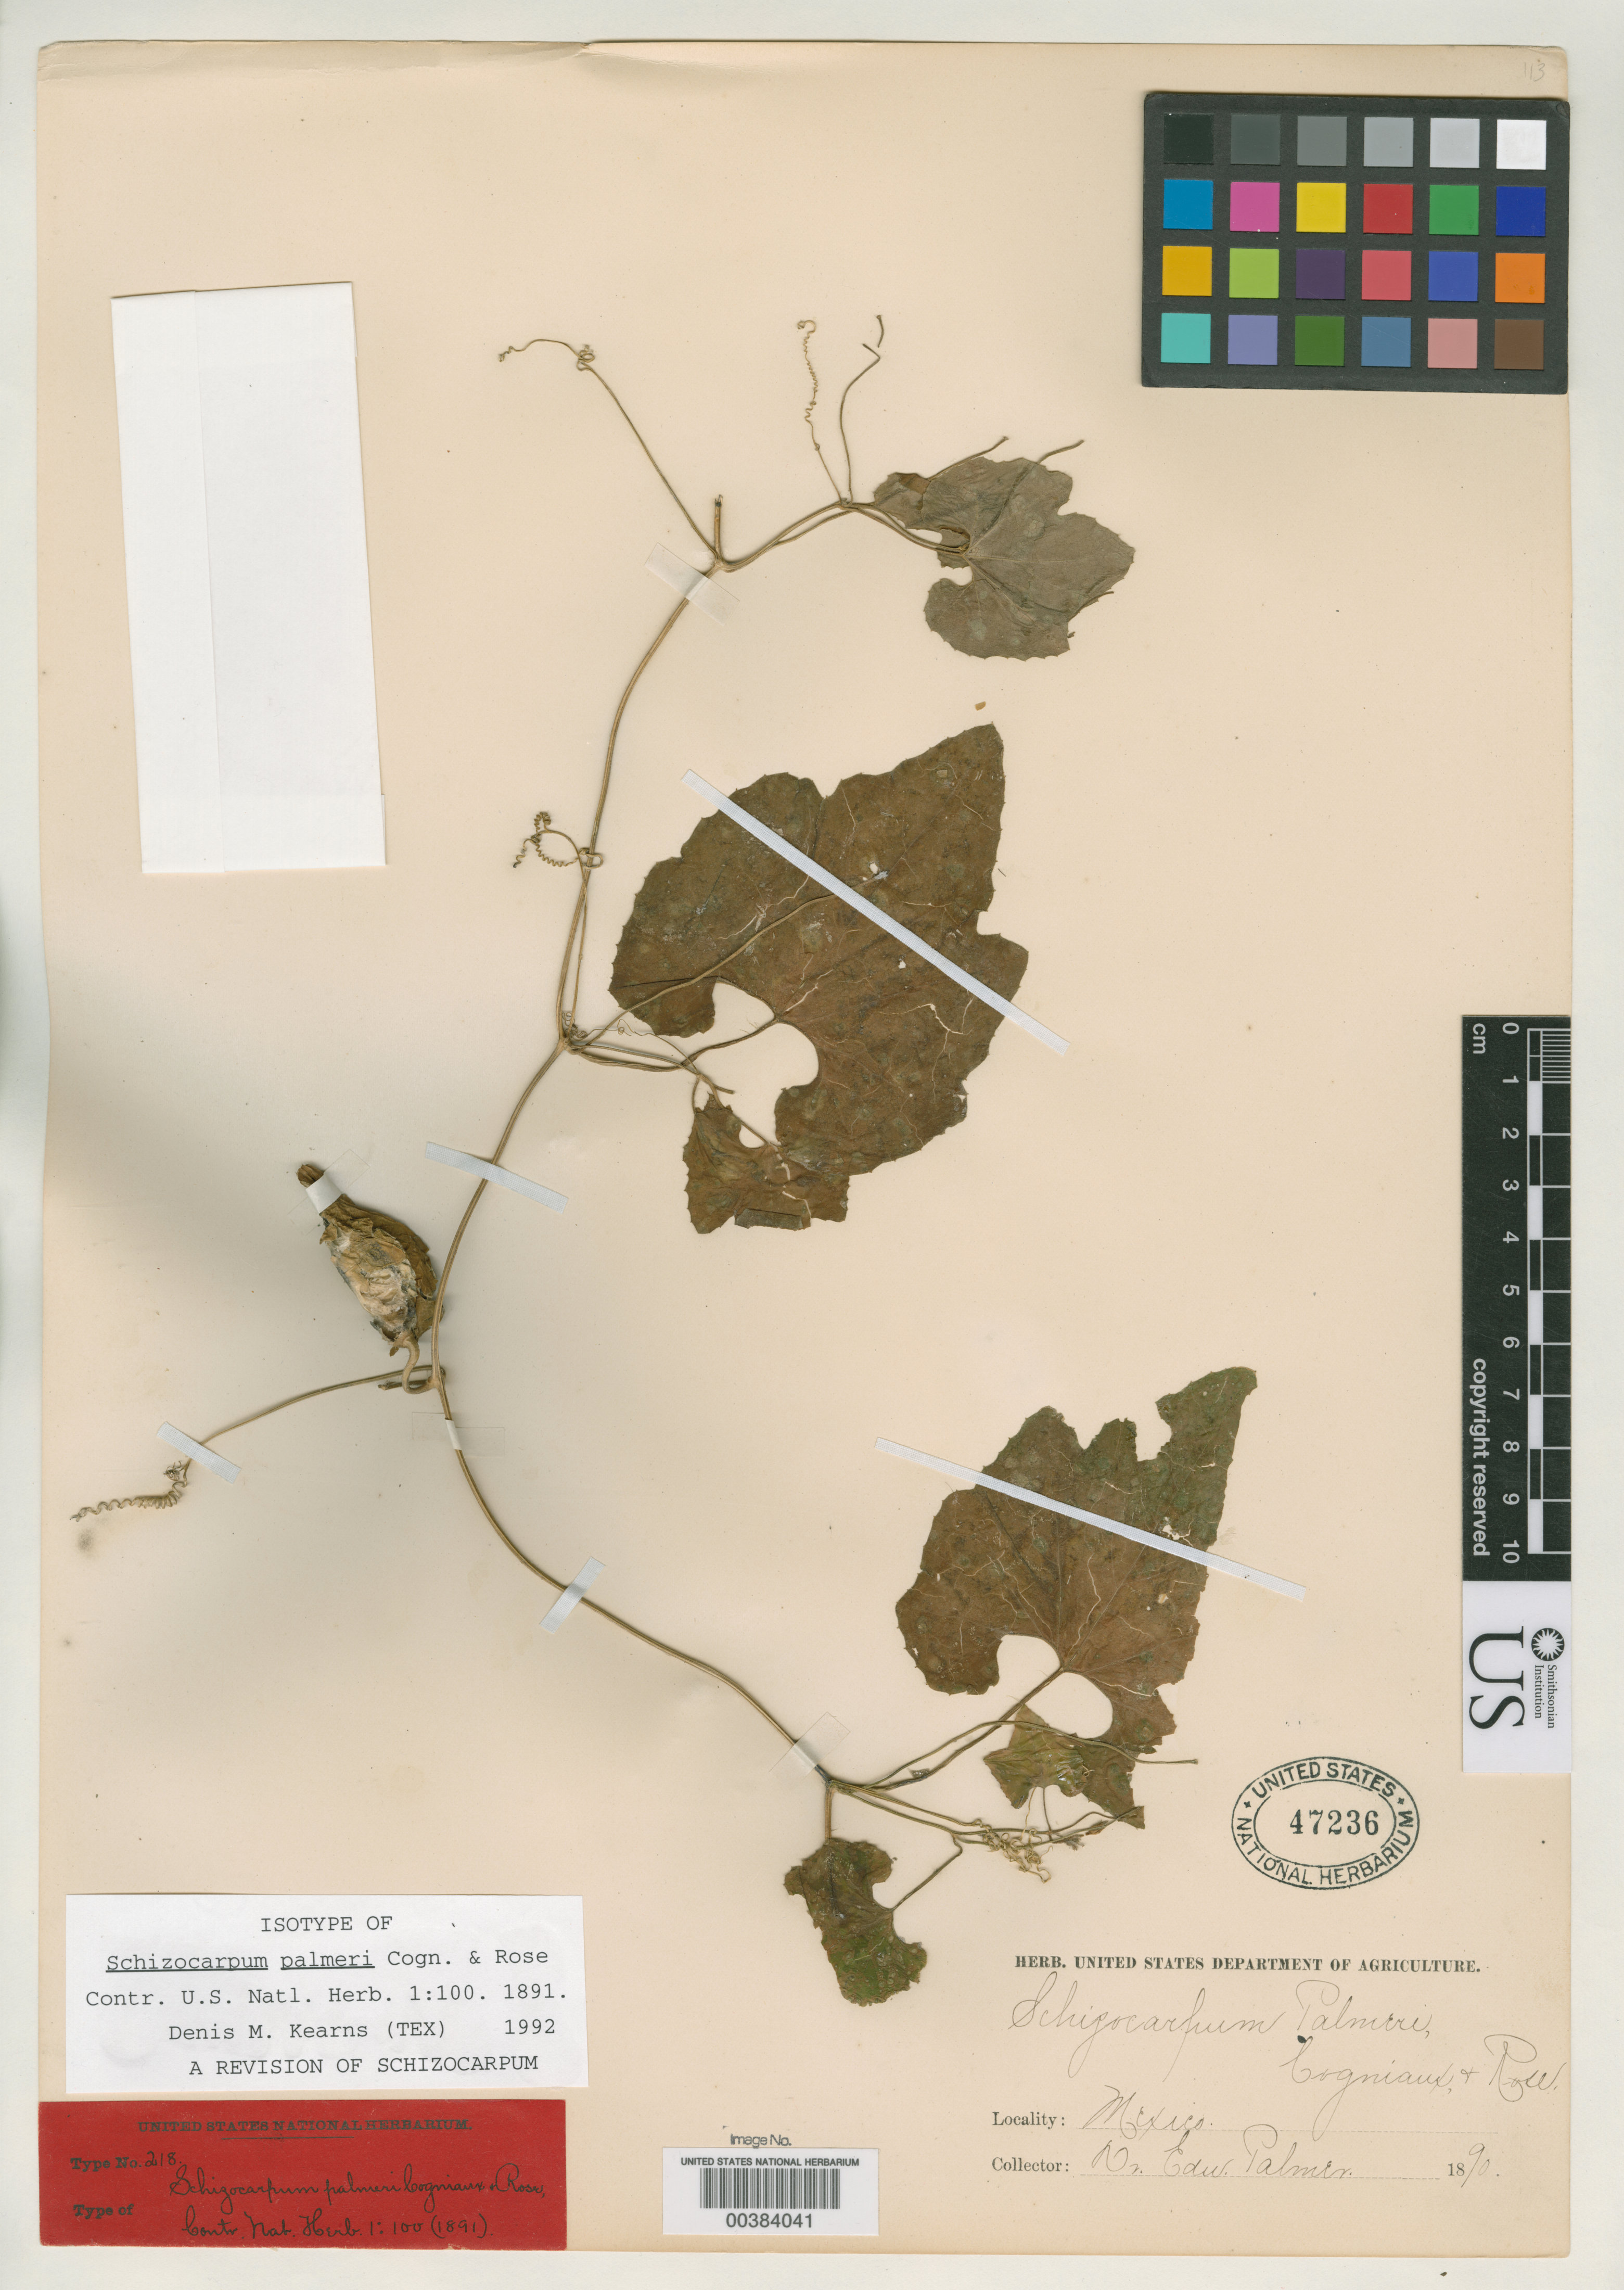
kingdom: Plantae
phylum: Tracheophyta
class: Magnoliopsida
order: Cucurbitales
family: Cucurbitaceae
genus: Schizocarpum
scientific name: Schizocarpum palmeri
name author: Cogn. & Rose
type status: Possible Isotype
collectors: E. Palmer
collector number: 725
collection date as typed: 25 Mar 1890 to 08 Apr 1890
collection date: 1890-03-25/1890-04-08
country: Mexico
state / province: Sonora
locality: Sierra de Los Alamos.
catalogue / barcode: US 47236